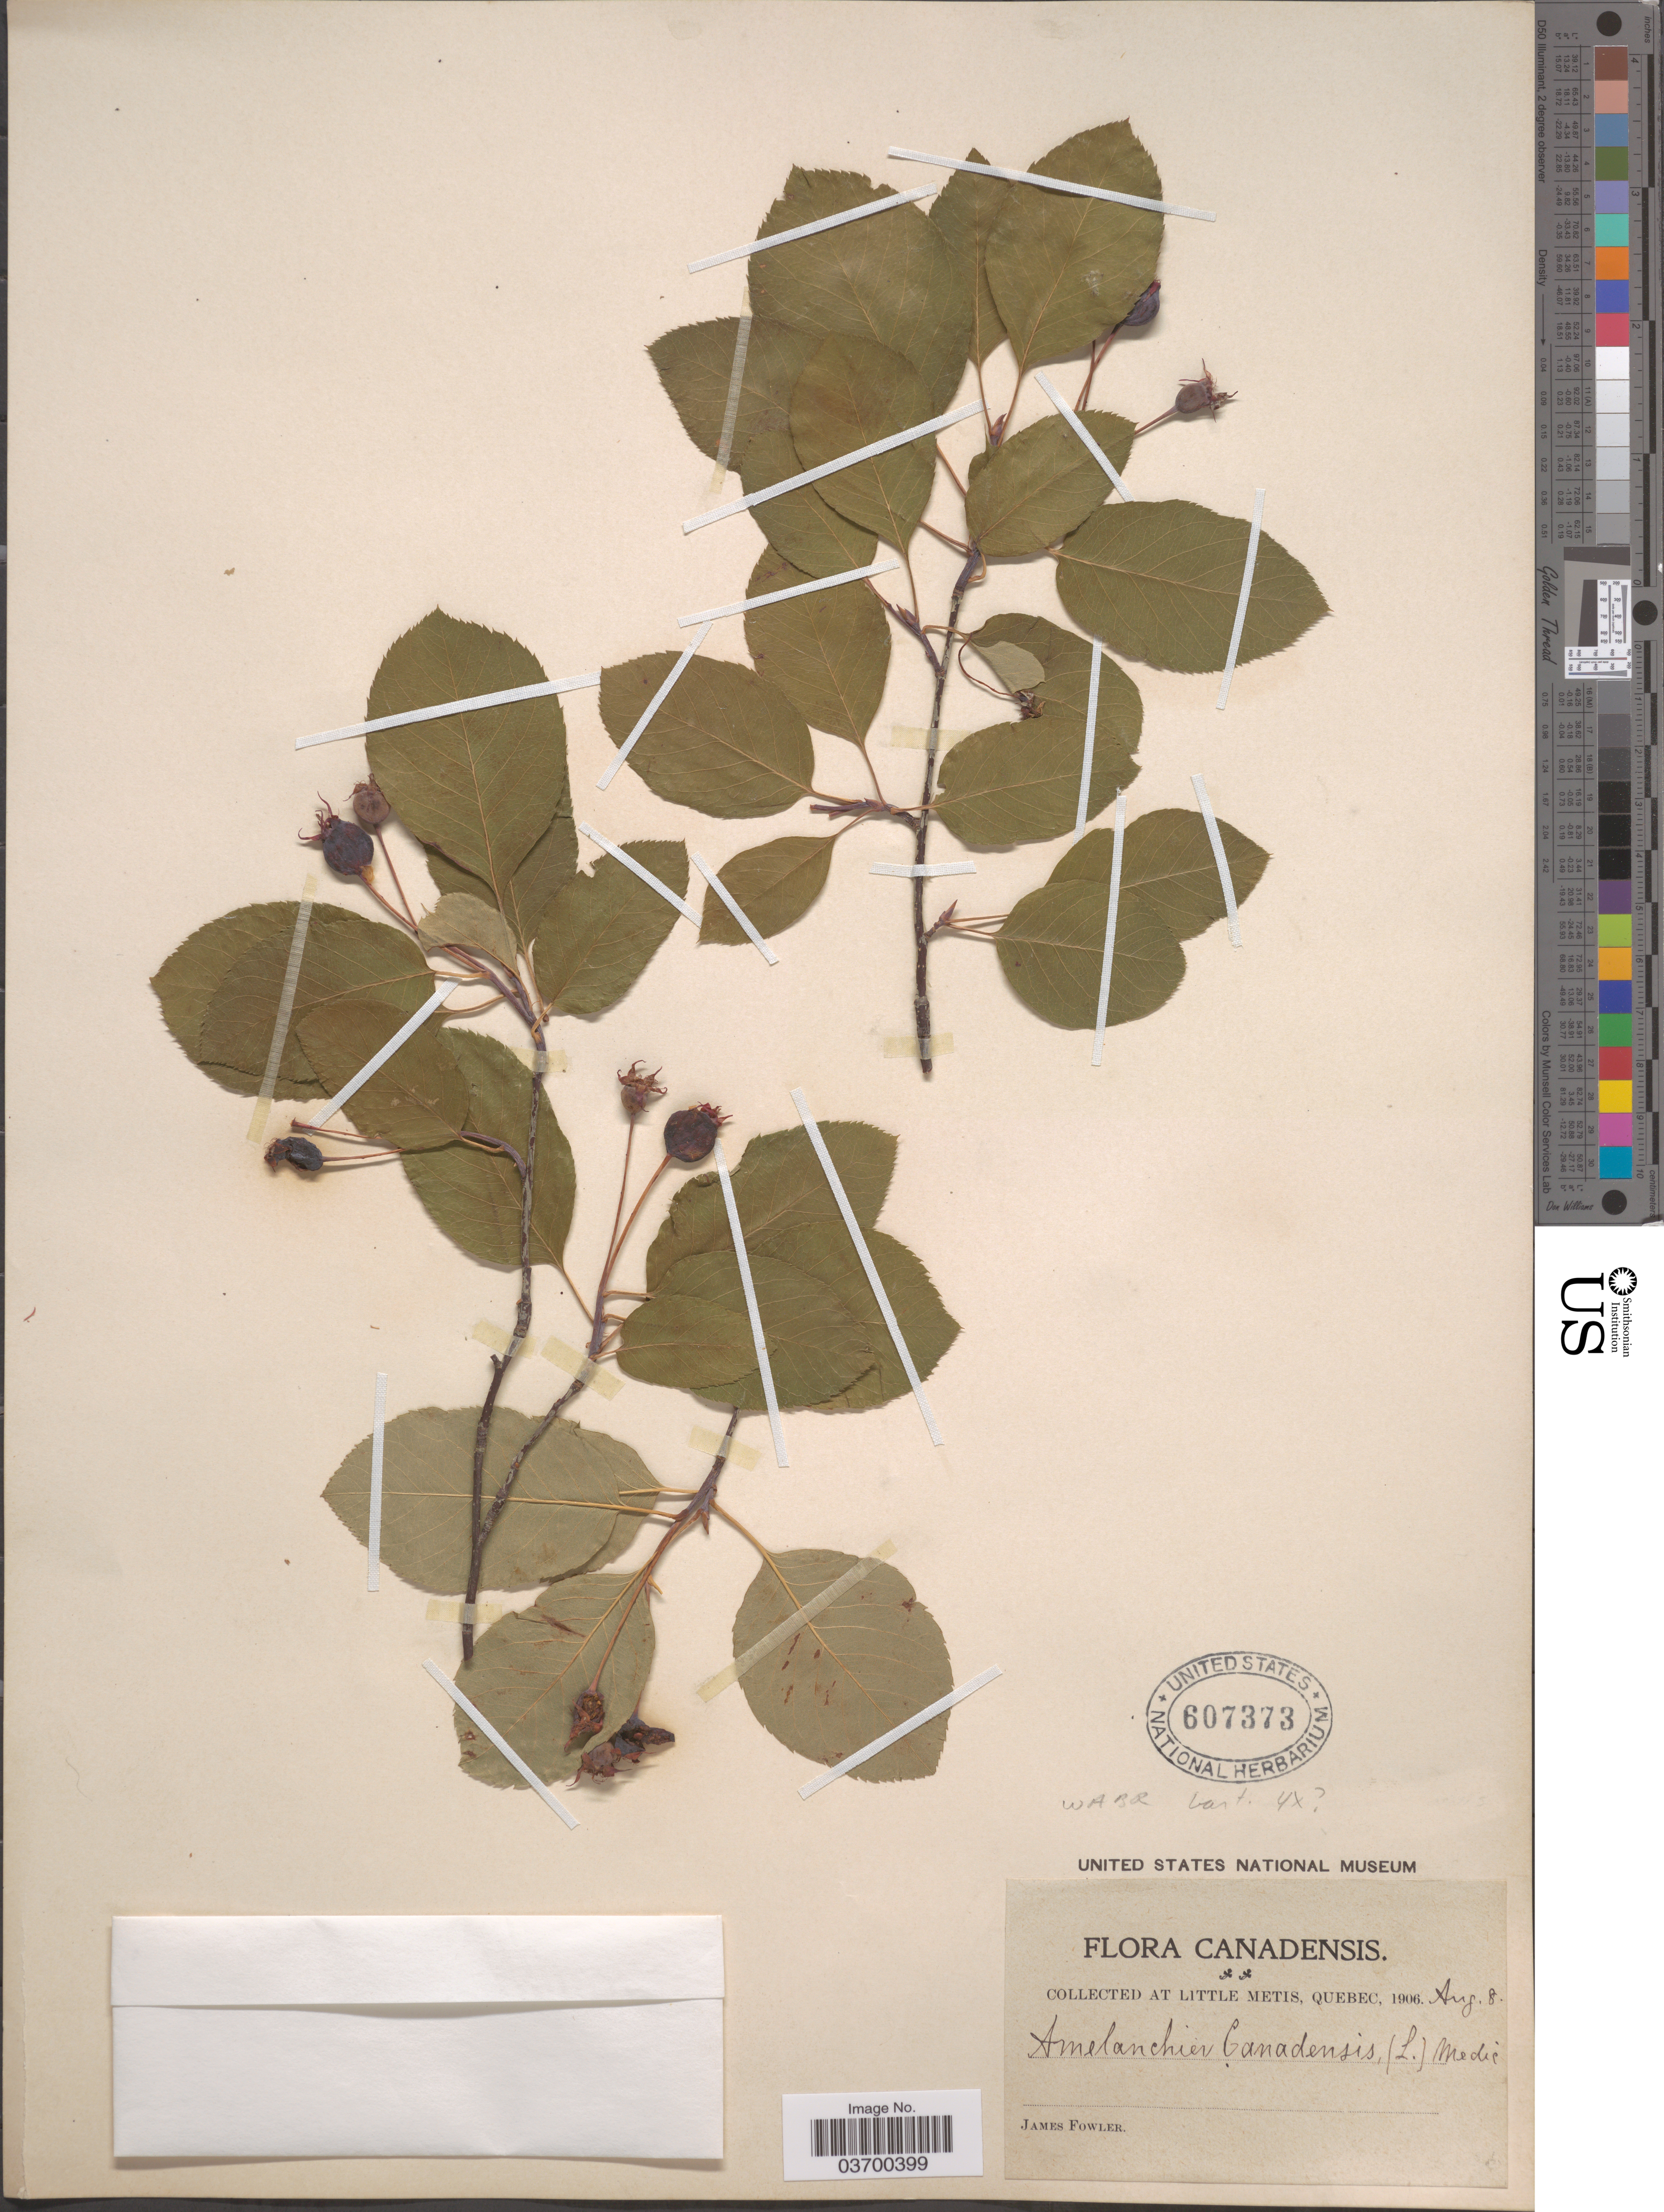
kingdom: Plantae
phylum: Tracheophyta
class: Magnoliopsida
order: Rosales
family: Rosaceae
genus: Amelanchier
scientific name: Amelanchier canadensis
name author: (L.) Medic.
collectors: J. P. Fowler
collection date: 1906-08-08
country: Canada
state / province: Quebec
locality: Little Metis.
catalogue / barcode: US 607373